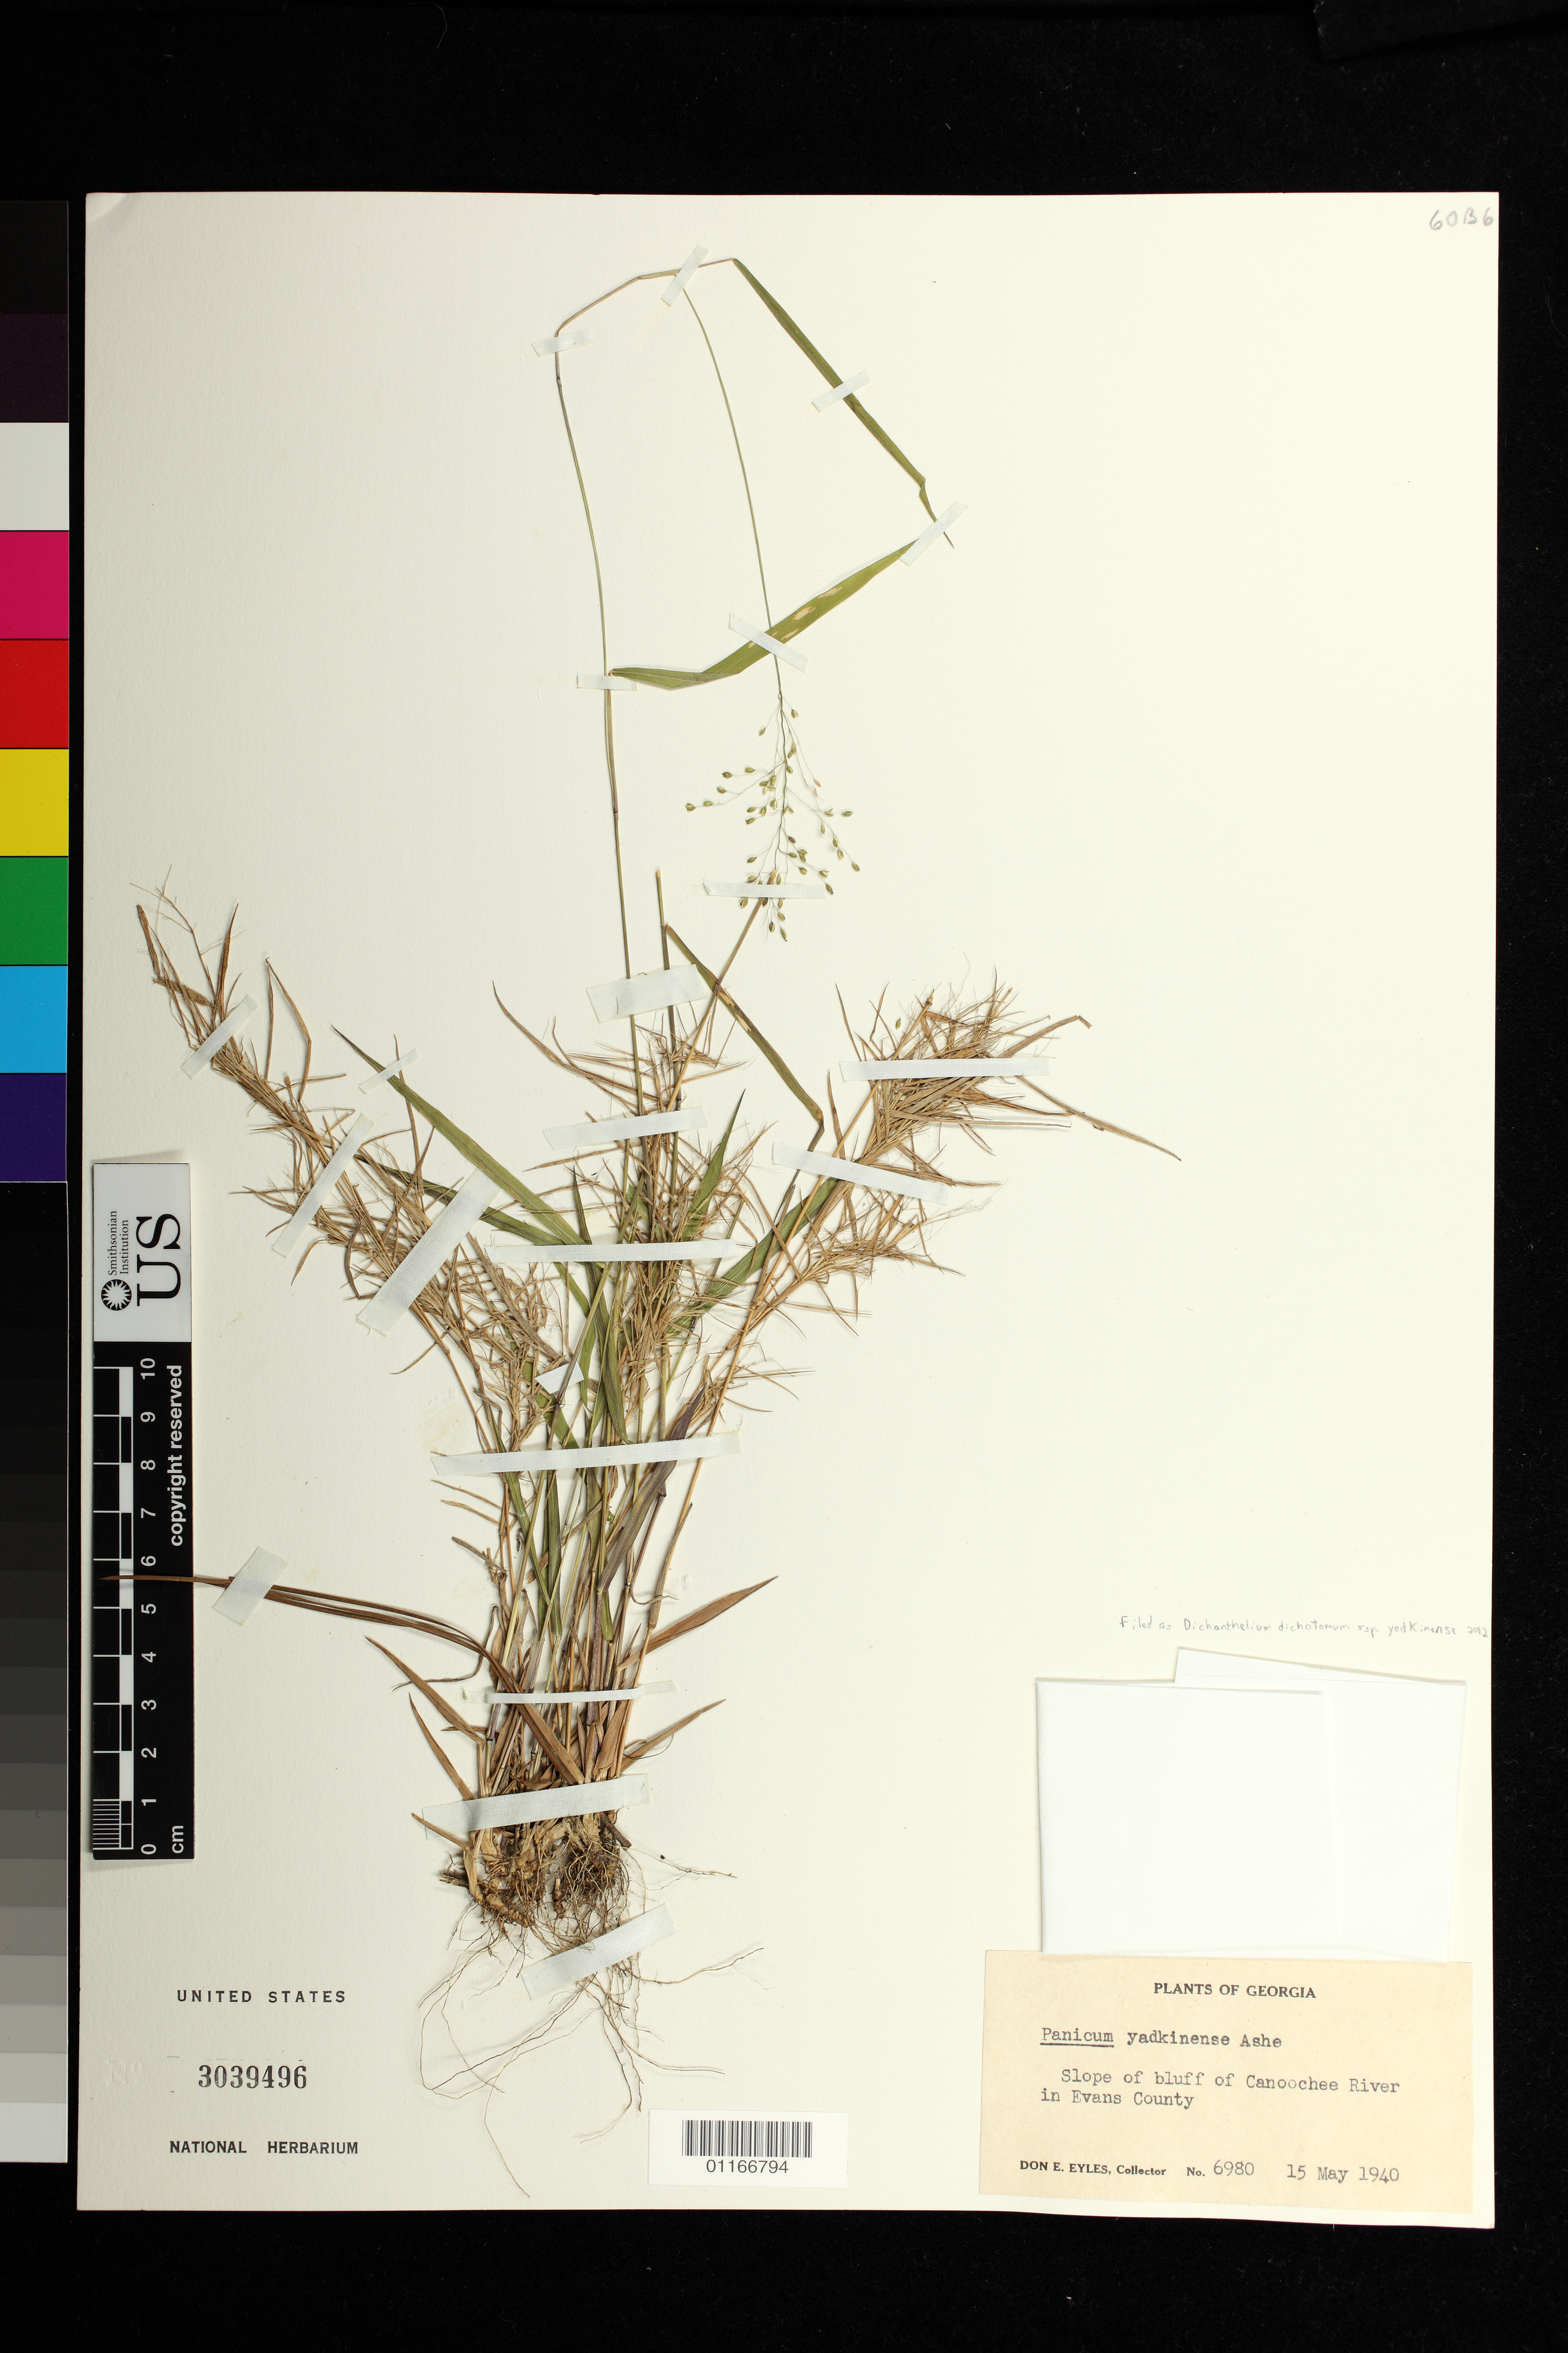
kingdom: Plantae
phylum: Tracheophyta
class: Liliopsida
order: Poales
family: Poaceae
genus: Dichanthelium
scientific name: Dichanthelium dichotomum subsp. yadkinense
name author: (Ashe) Freckmann & Lelong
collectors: D. Eyles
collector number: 6980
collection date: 1940-05-15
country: United States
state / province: Georgia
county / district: Evans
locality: Slope of Bluff of Canoochee River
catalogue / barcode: US 3039496